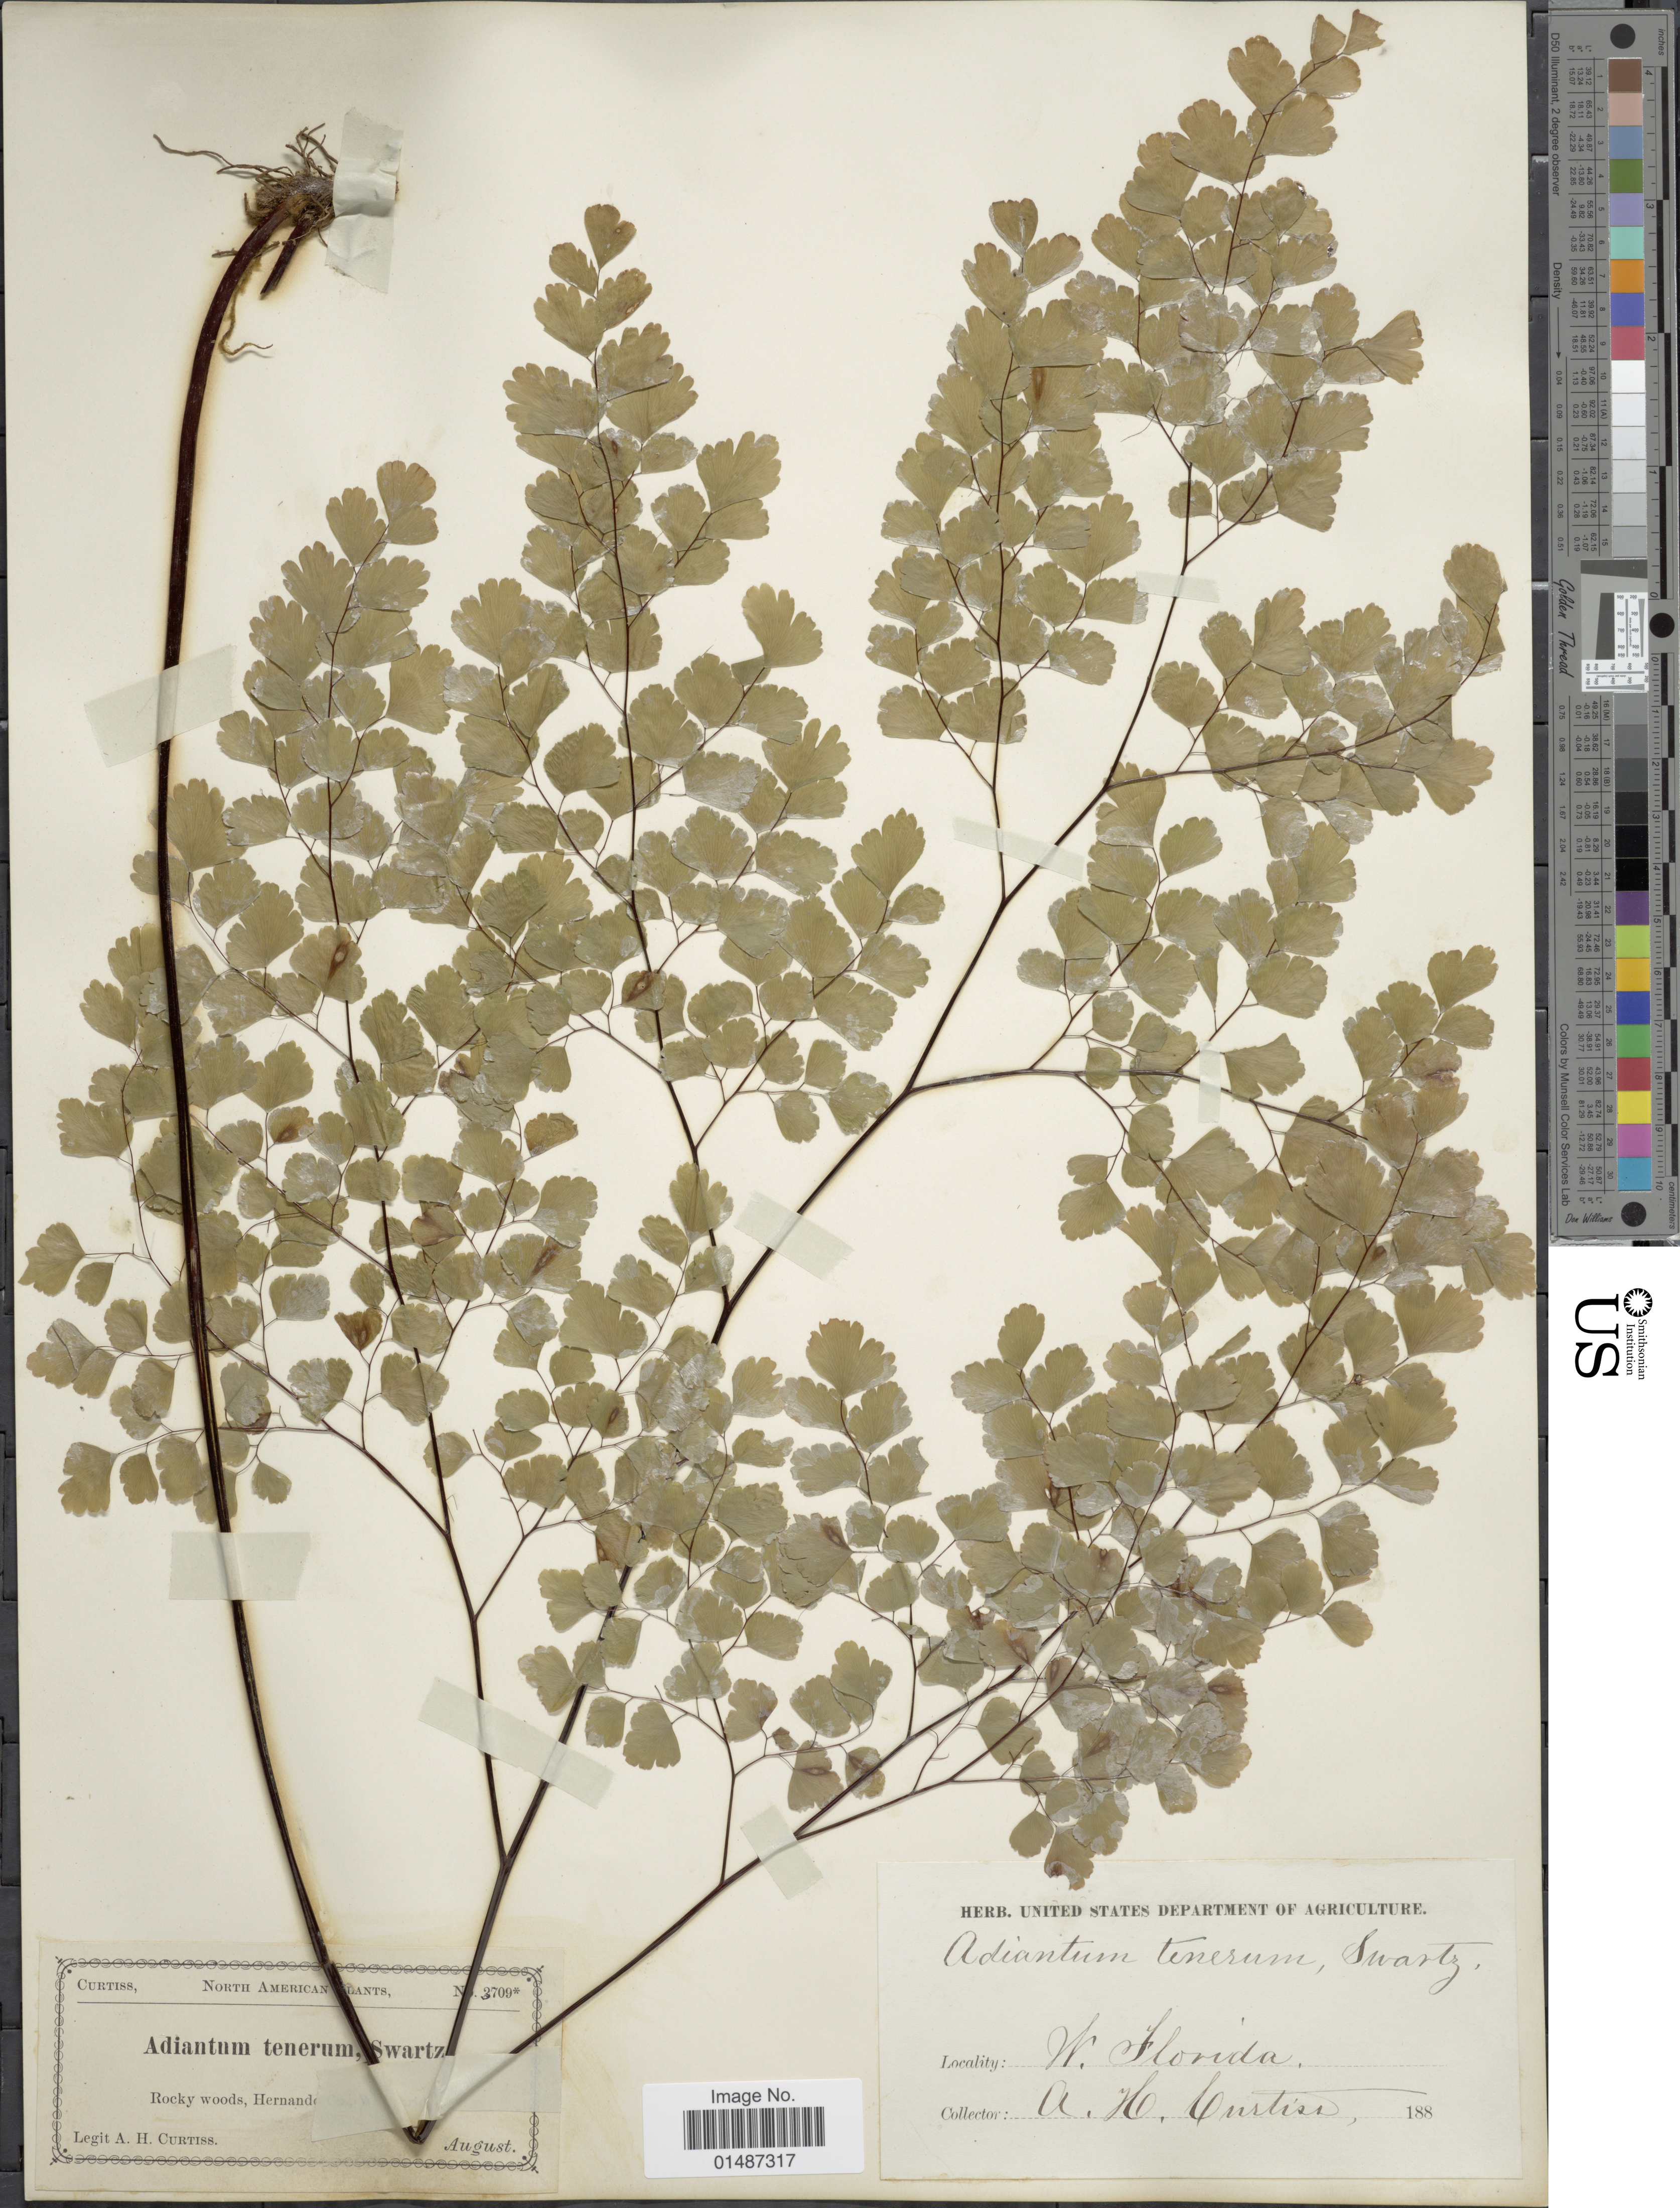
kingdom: Plantae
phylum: Tracheophyta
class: Polypodiopsida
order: Polypodiales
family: Pteridaceae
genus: Adiantum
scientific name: Adiantum tenerum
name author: Sw.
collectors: A. H. Curtiss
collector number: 3709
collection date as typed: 188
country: United States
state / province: Florida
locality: W. Florida. Rocky woods, Hernand [illegible text]